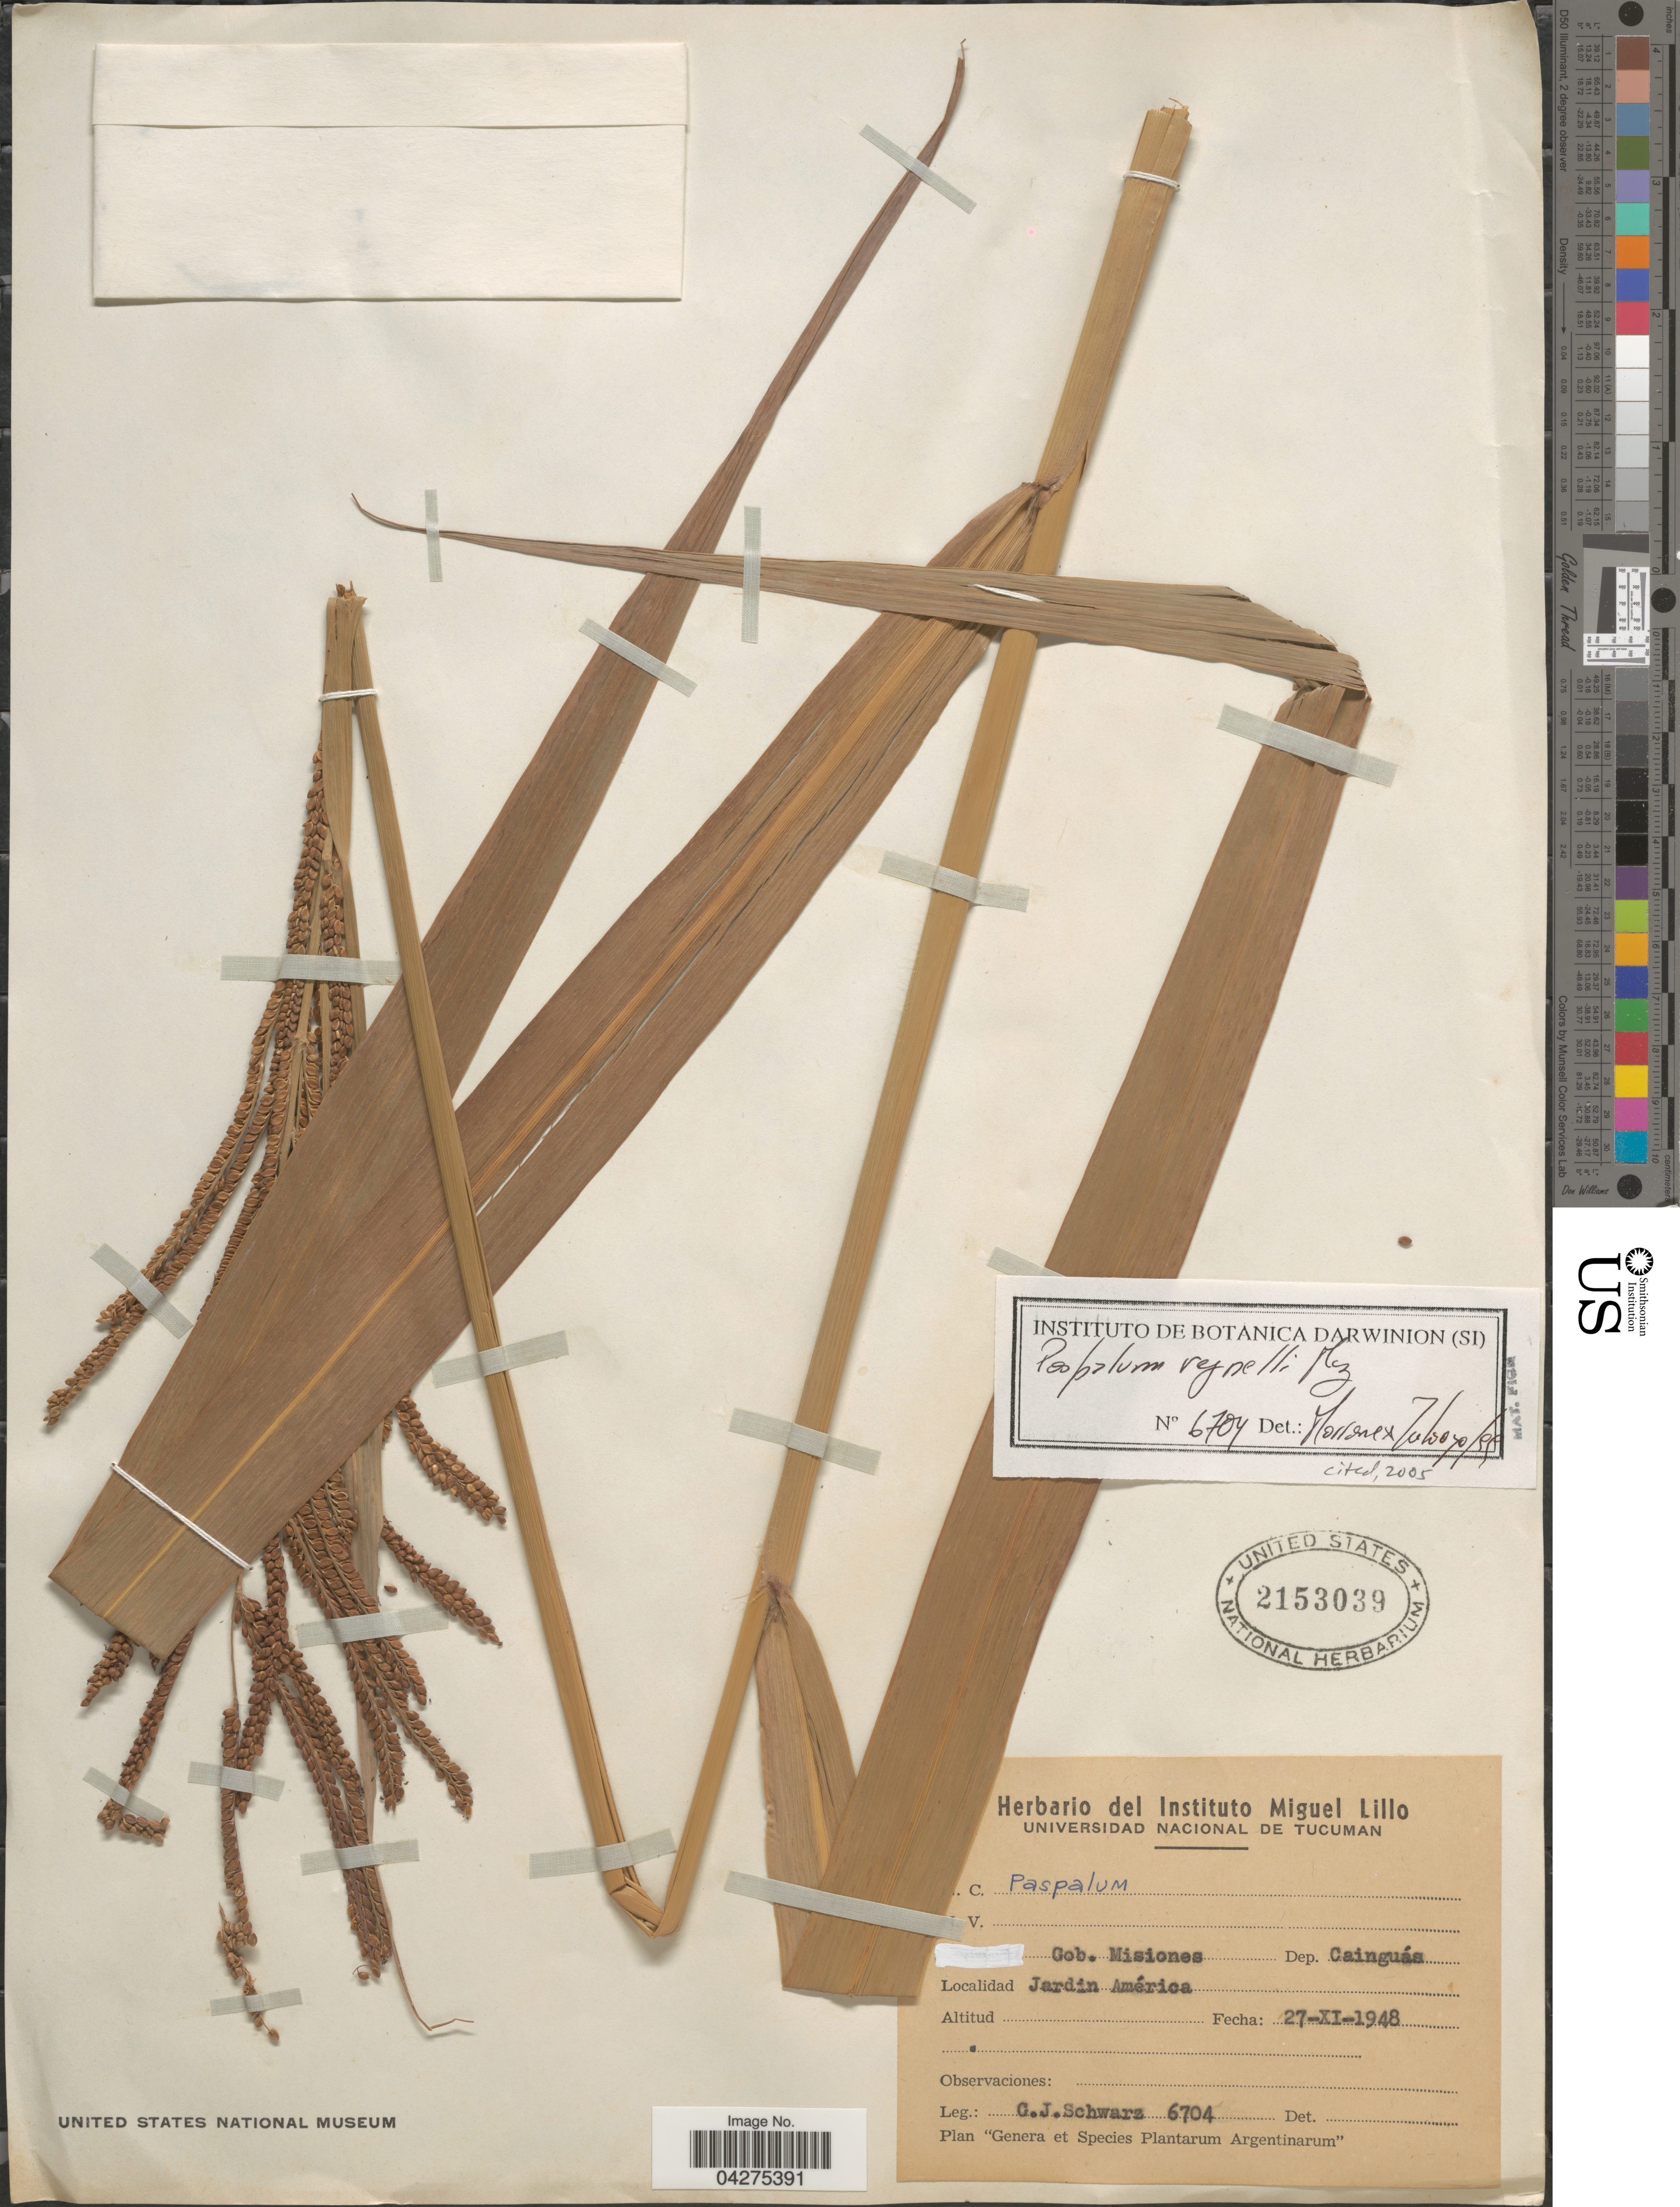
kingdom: Plantae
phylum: Tracheophyta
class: Liliopsida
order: Poales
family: Poaceae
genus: Paspalum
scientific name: Paspalum regnellii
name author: Mez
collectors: G. J. Schwarz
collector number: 6704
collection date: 1948-11-27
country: Argentina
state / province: Misiones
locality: Gob. Misiones. Dep. Cainguás. Jardin América.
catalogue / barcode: US 2153039